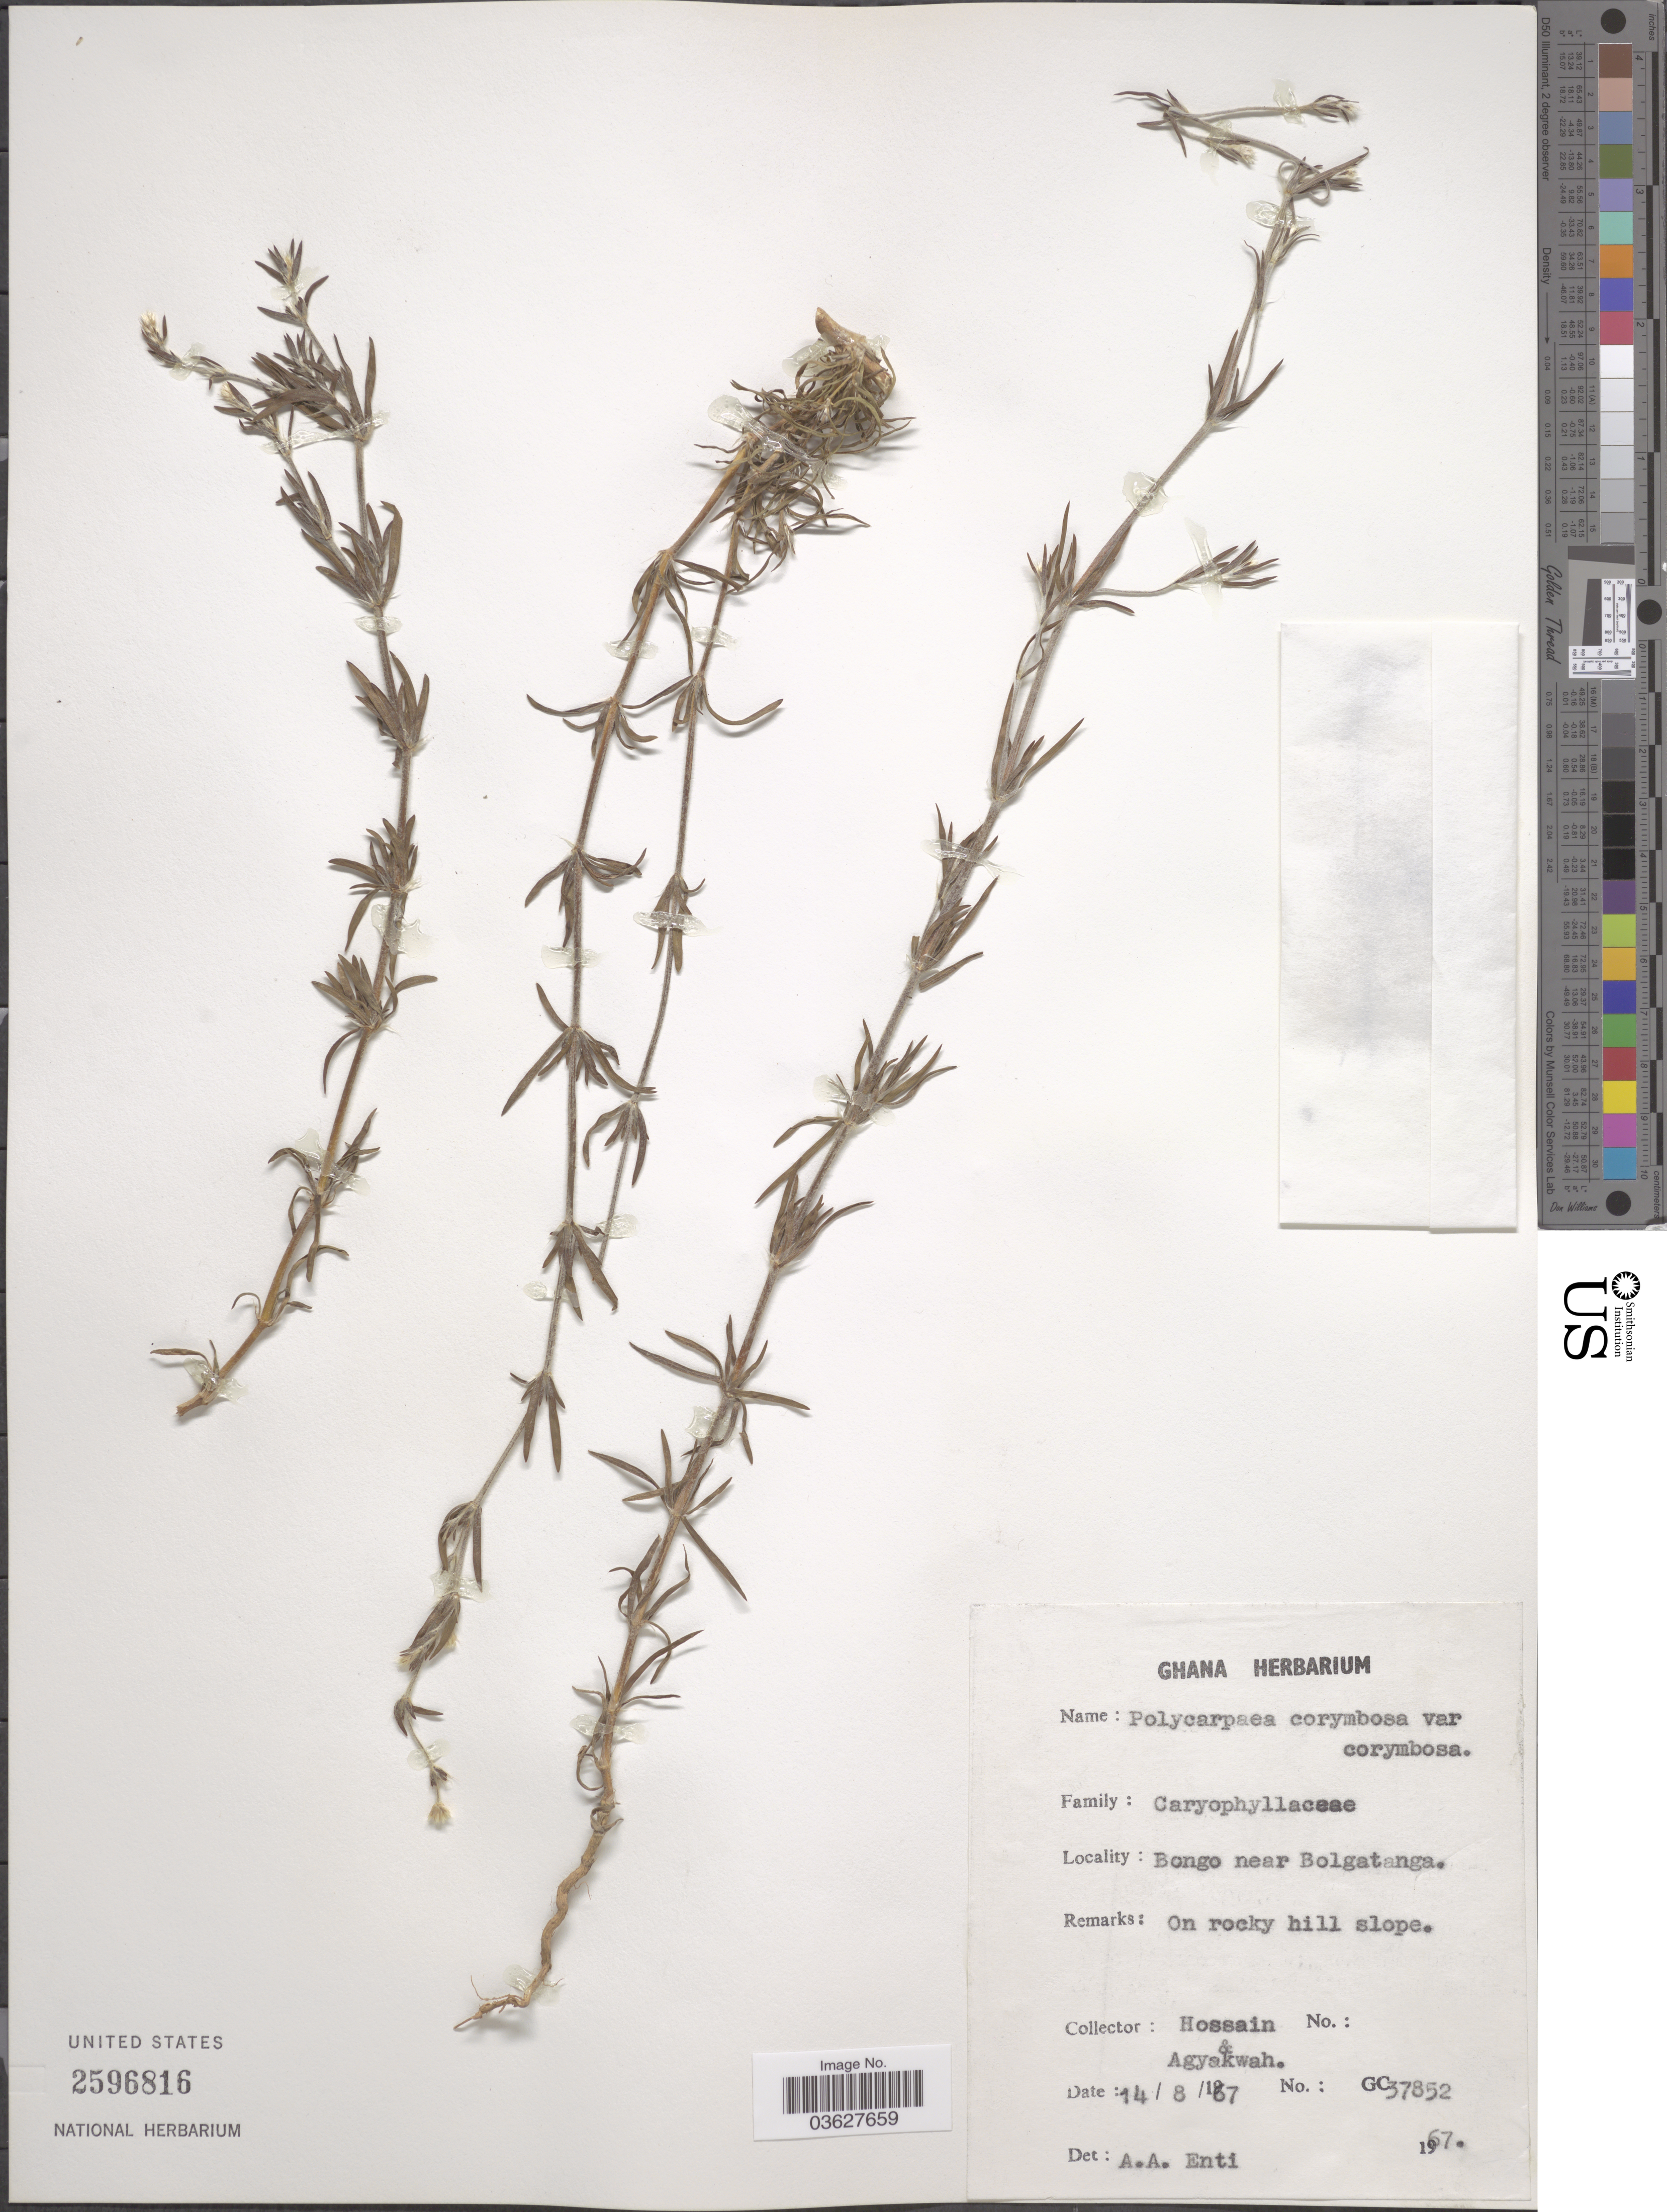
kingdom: Plantae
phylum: Tracheophyta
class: Magnoliopsida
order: Caryophyllales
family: Caryophyllaceae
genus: Polycarpaea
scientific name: Polycarpaea corymbosa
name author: (L.) Lam.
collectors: Hossain & Agyakwah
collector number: GC37852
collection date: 1967-08-14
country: Ghana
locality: Bongo near Bolgatanga.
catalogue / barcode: US 2596816